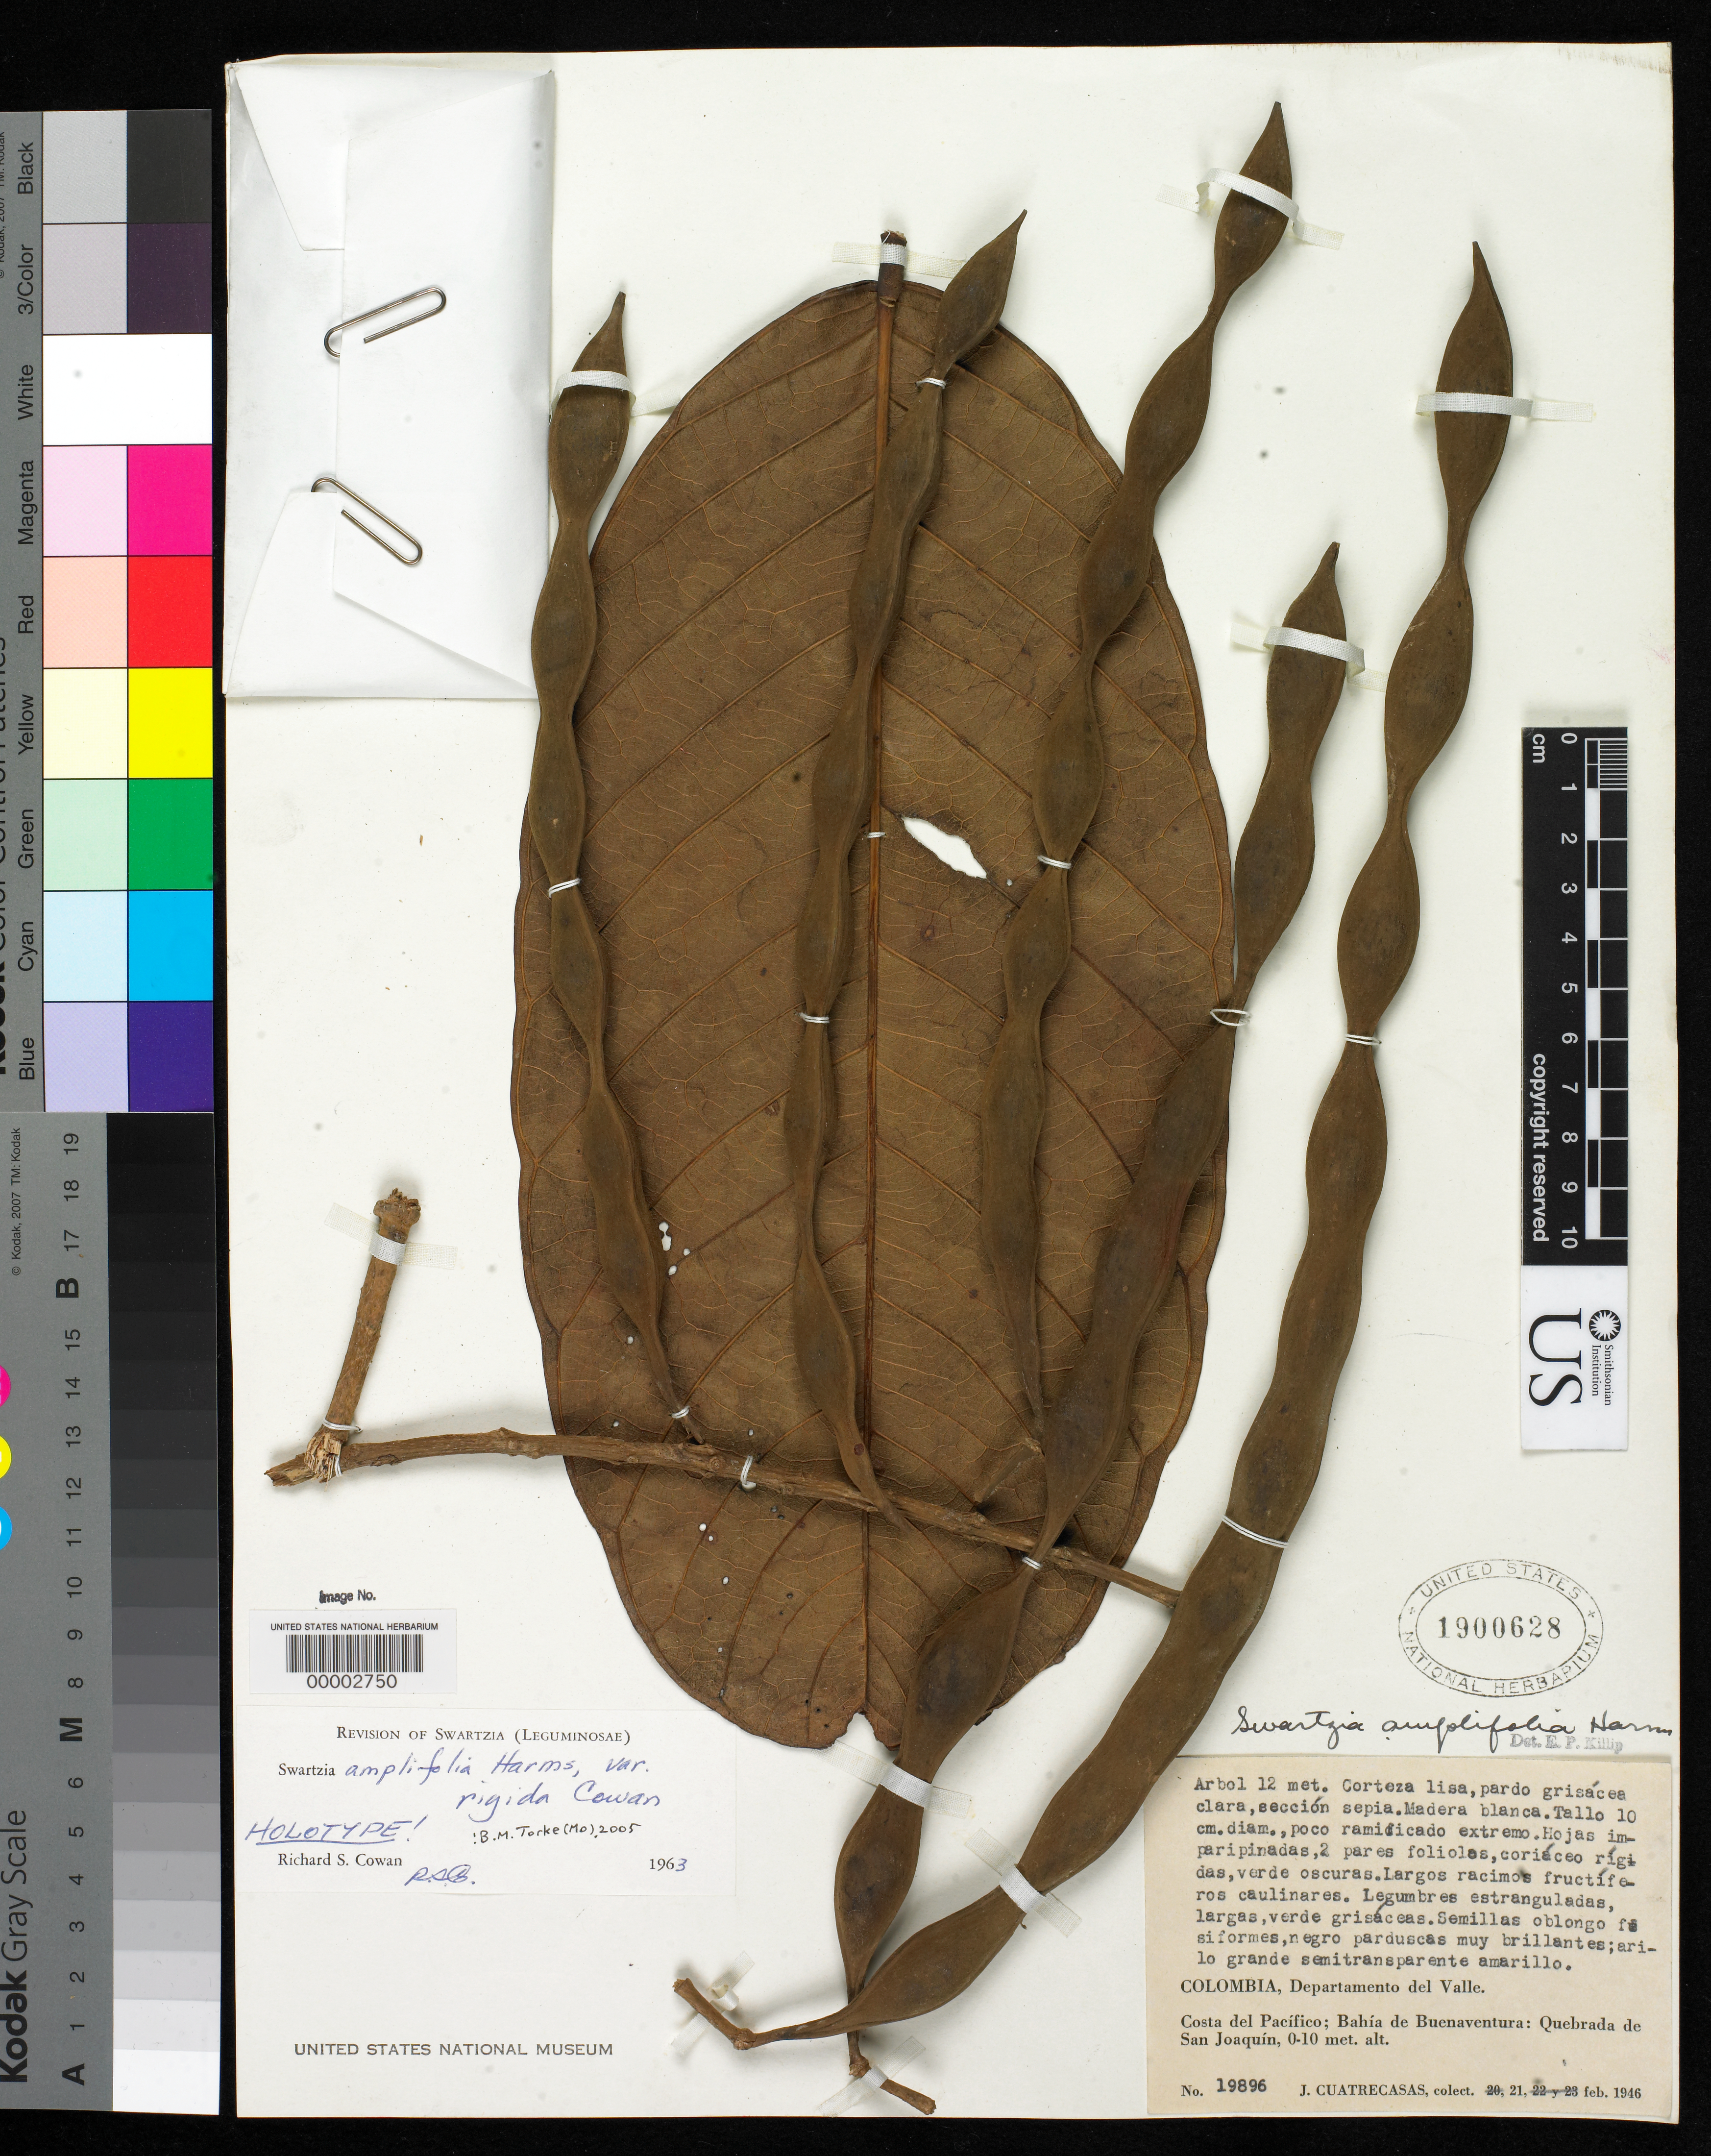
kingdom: Plantae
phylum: Tracheophyta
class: Magnoliopsida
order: Fabales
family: Fabaceae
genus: Swartzia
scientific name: Swartzia amplifolia var. rigida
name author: R.S. Cowan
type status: Holotype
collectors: J. Cuatrecasas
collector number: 19896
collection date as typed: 21 Feb 1946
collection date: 1946-02-21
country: Colombia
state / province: Valle del Cauca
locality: Quebrada de San Joaquin, Bahia de Buena Ventura.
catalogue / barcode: US 1900628